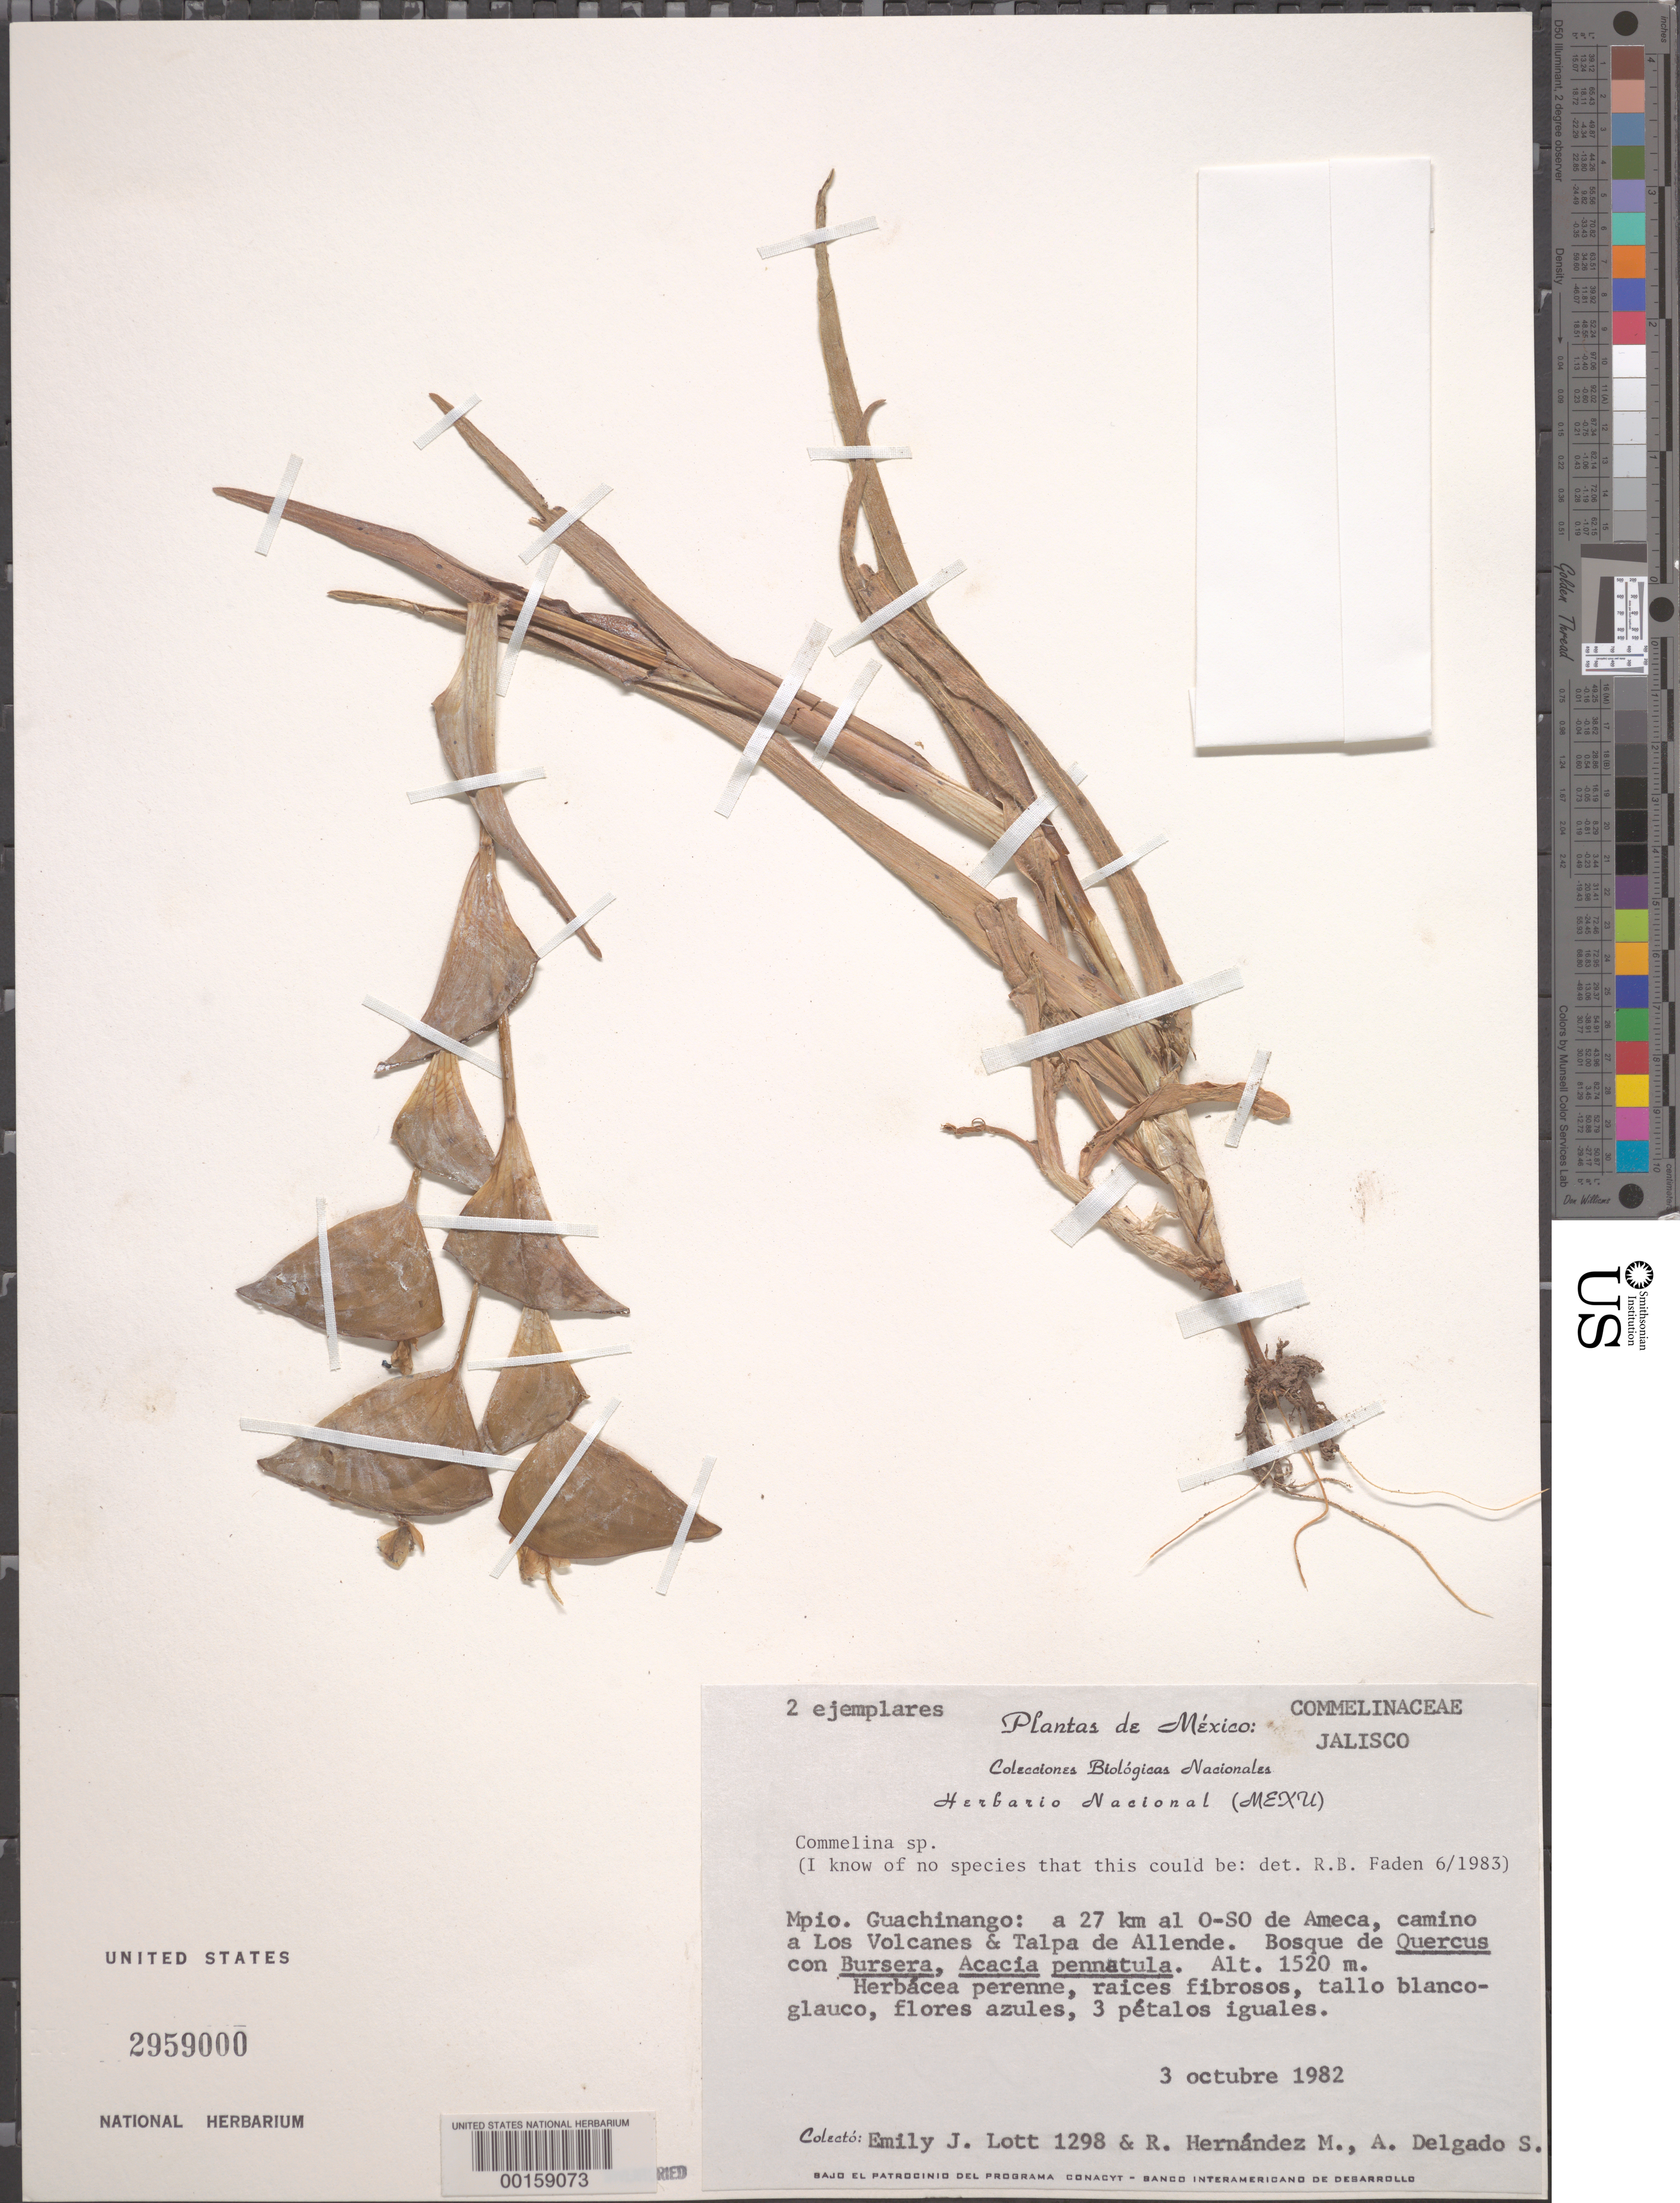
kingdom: Plantae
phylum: Tracheophyta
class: Liliopsida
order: Commelinales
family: Commelinaceae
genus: Commelina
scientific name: Commelina sp.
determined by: Faden, Robert B., (US), Smithsonian Institution - National Museum of Natural History (UNITED STATES)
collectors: E. Loh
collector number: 1298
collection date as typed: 03 Oct 1982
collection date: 1982-10-03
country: Mexico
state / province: Jalisco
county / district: Guachinango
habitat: Forest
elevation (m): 1520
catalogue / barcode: US 2959000